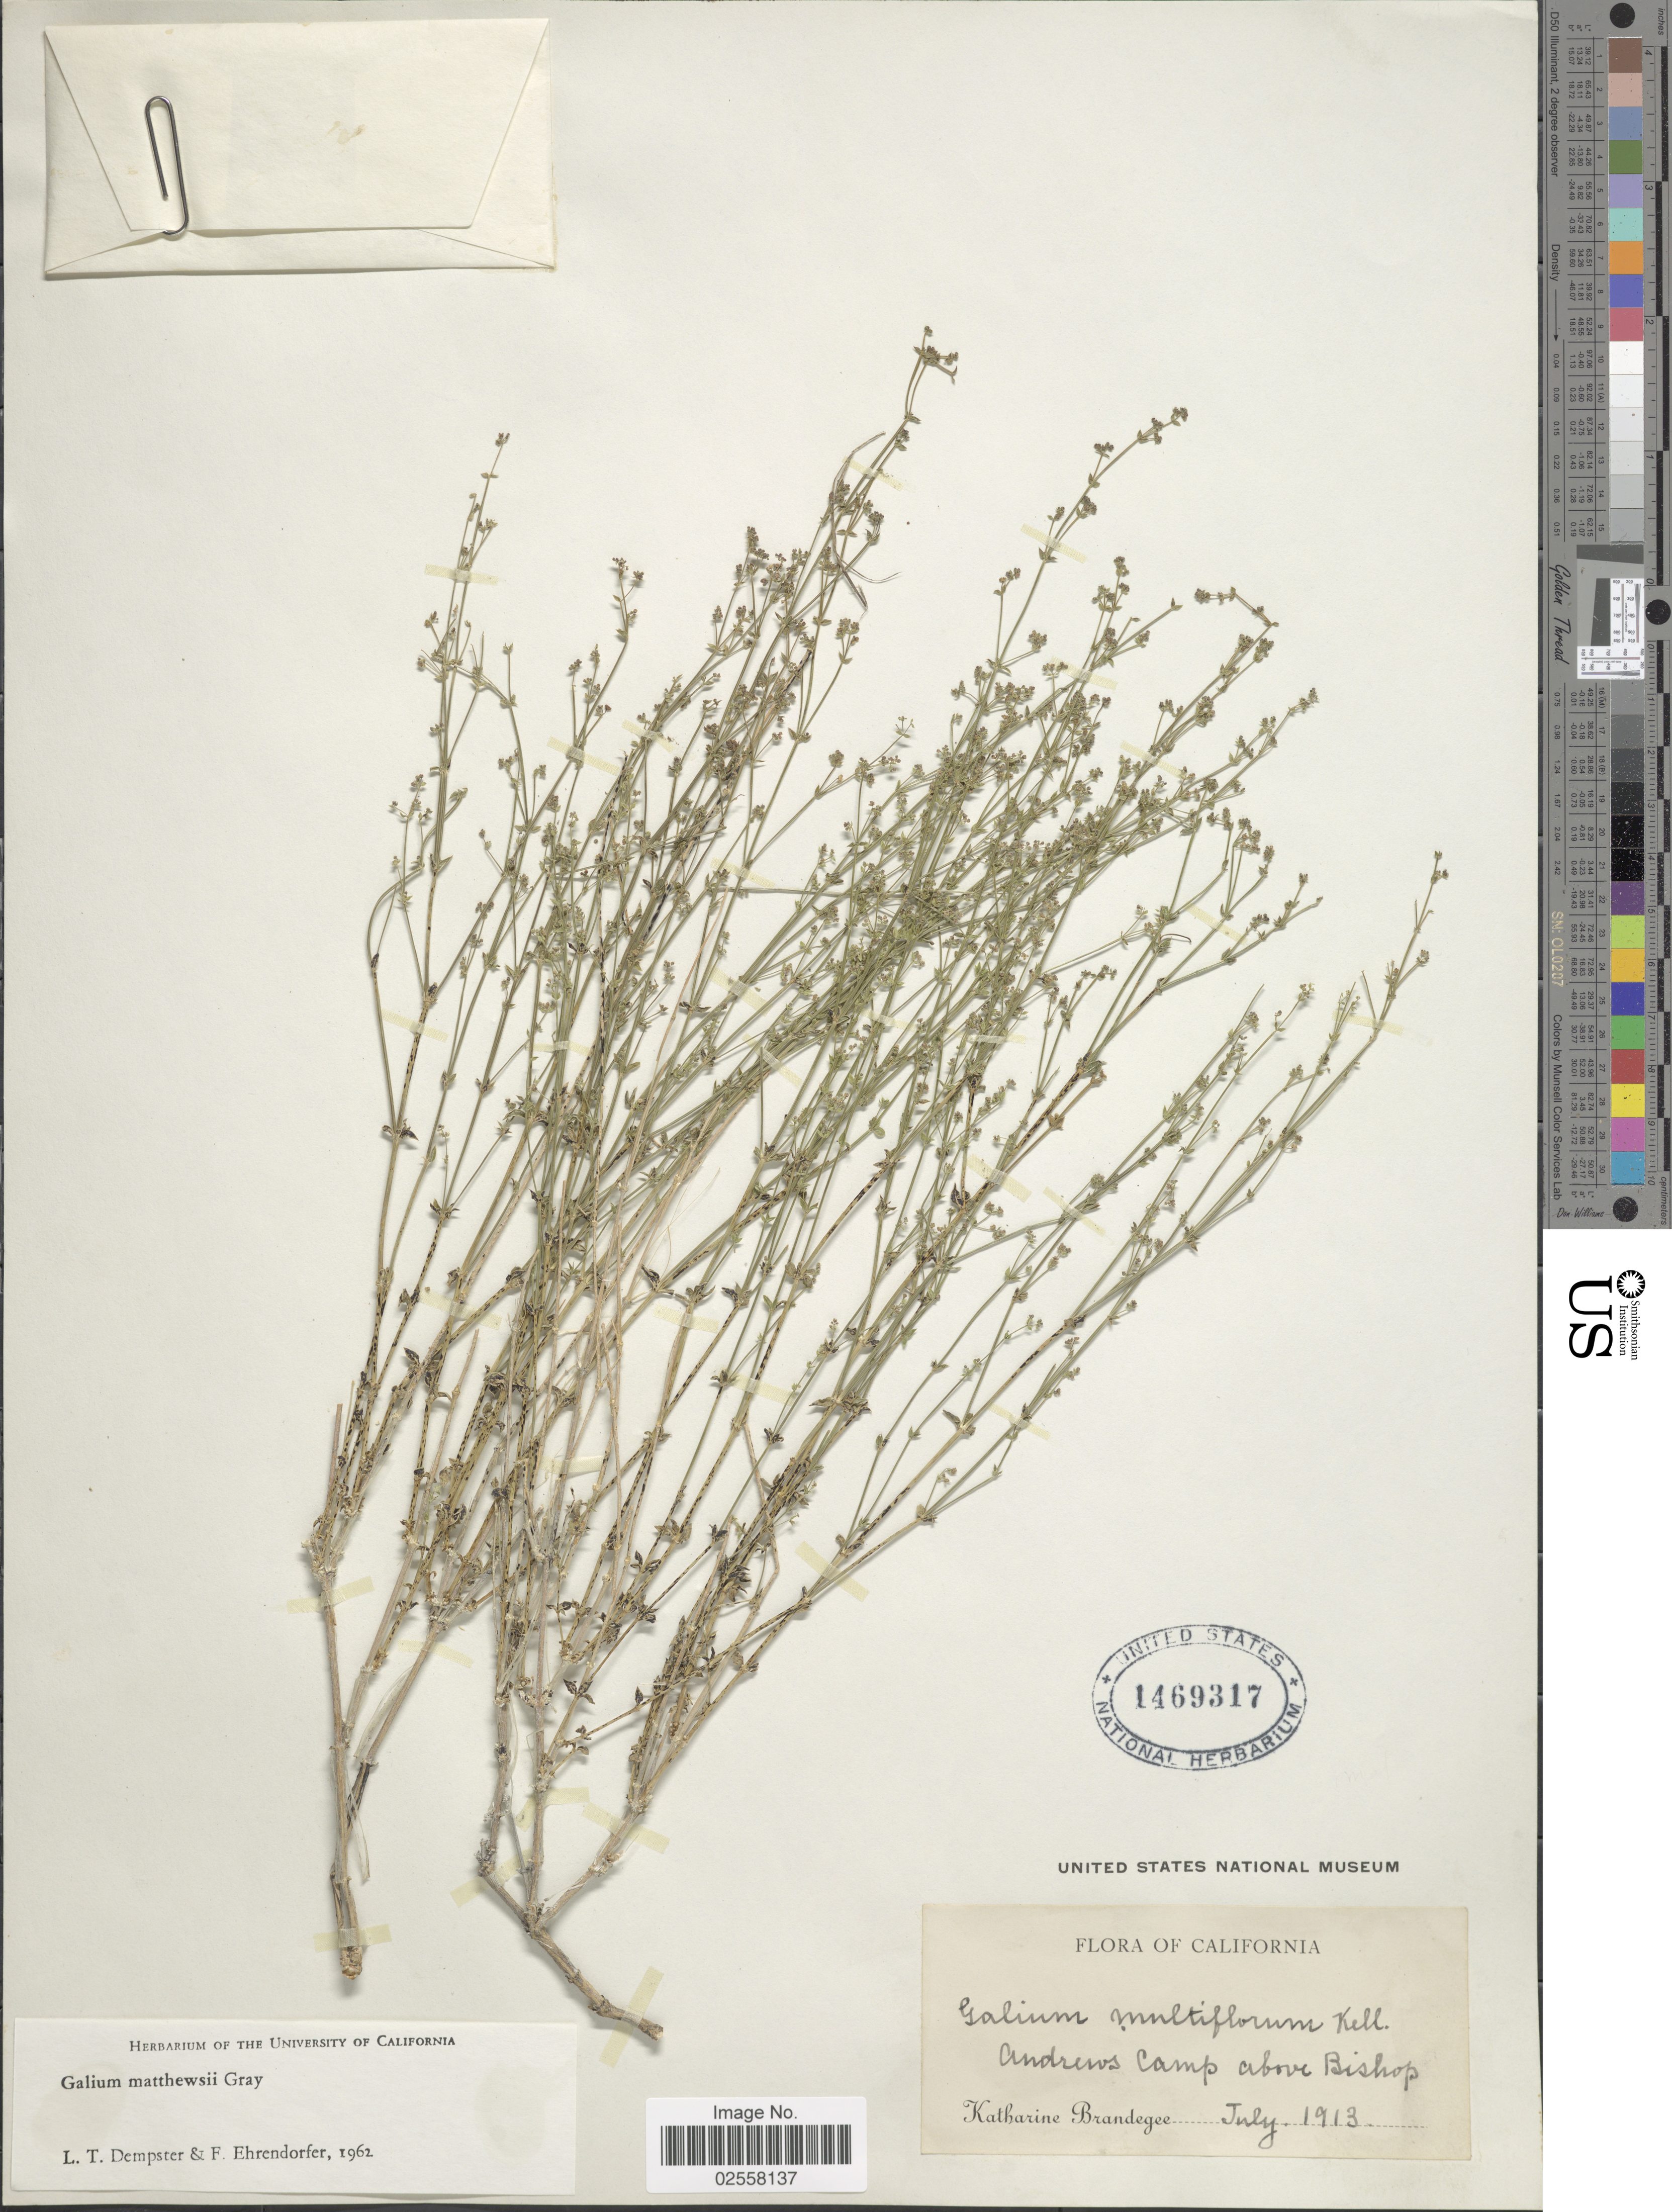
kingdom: Plantae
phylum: Tracheophyta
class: Magnoliopsida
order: Gentianales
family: Rubiaceae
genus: Galium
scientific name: Galium matthewsii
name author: A. Gray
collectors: M. K. Brandegee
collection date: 1913-07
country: United States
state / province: California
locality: Andrews Camp above Bishop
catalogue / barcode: US 1469317